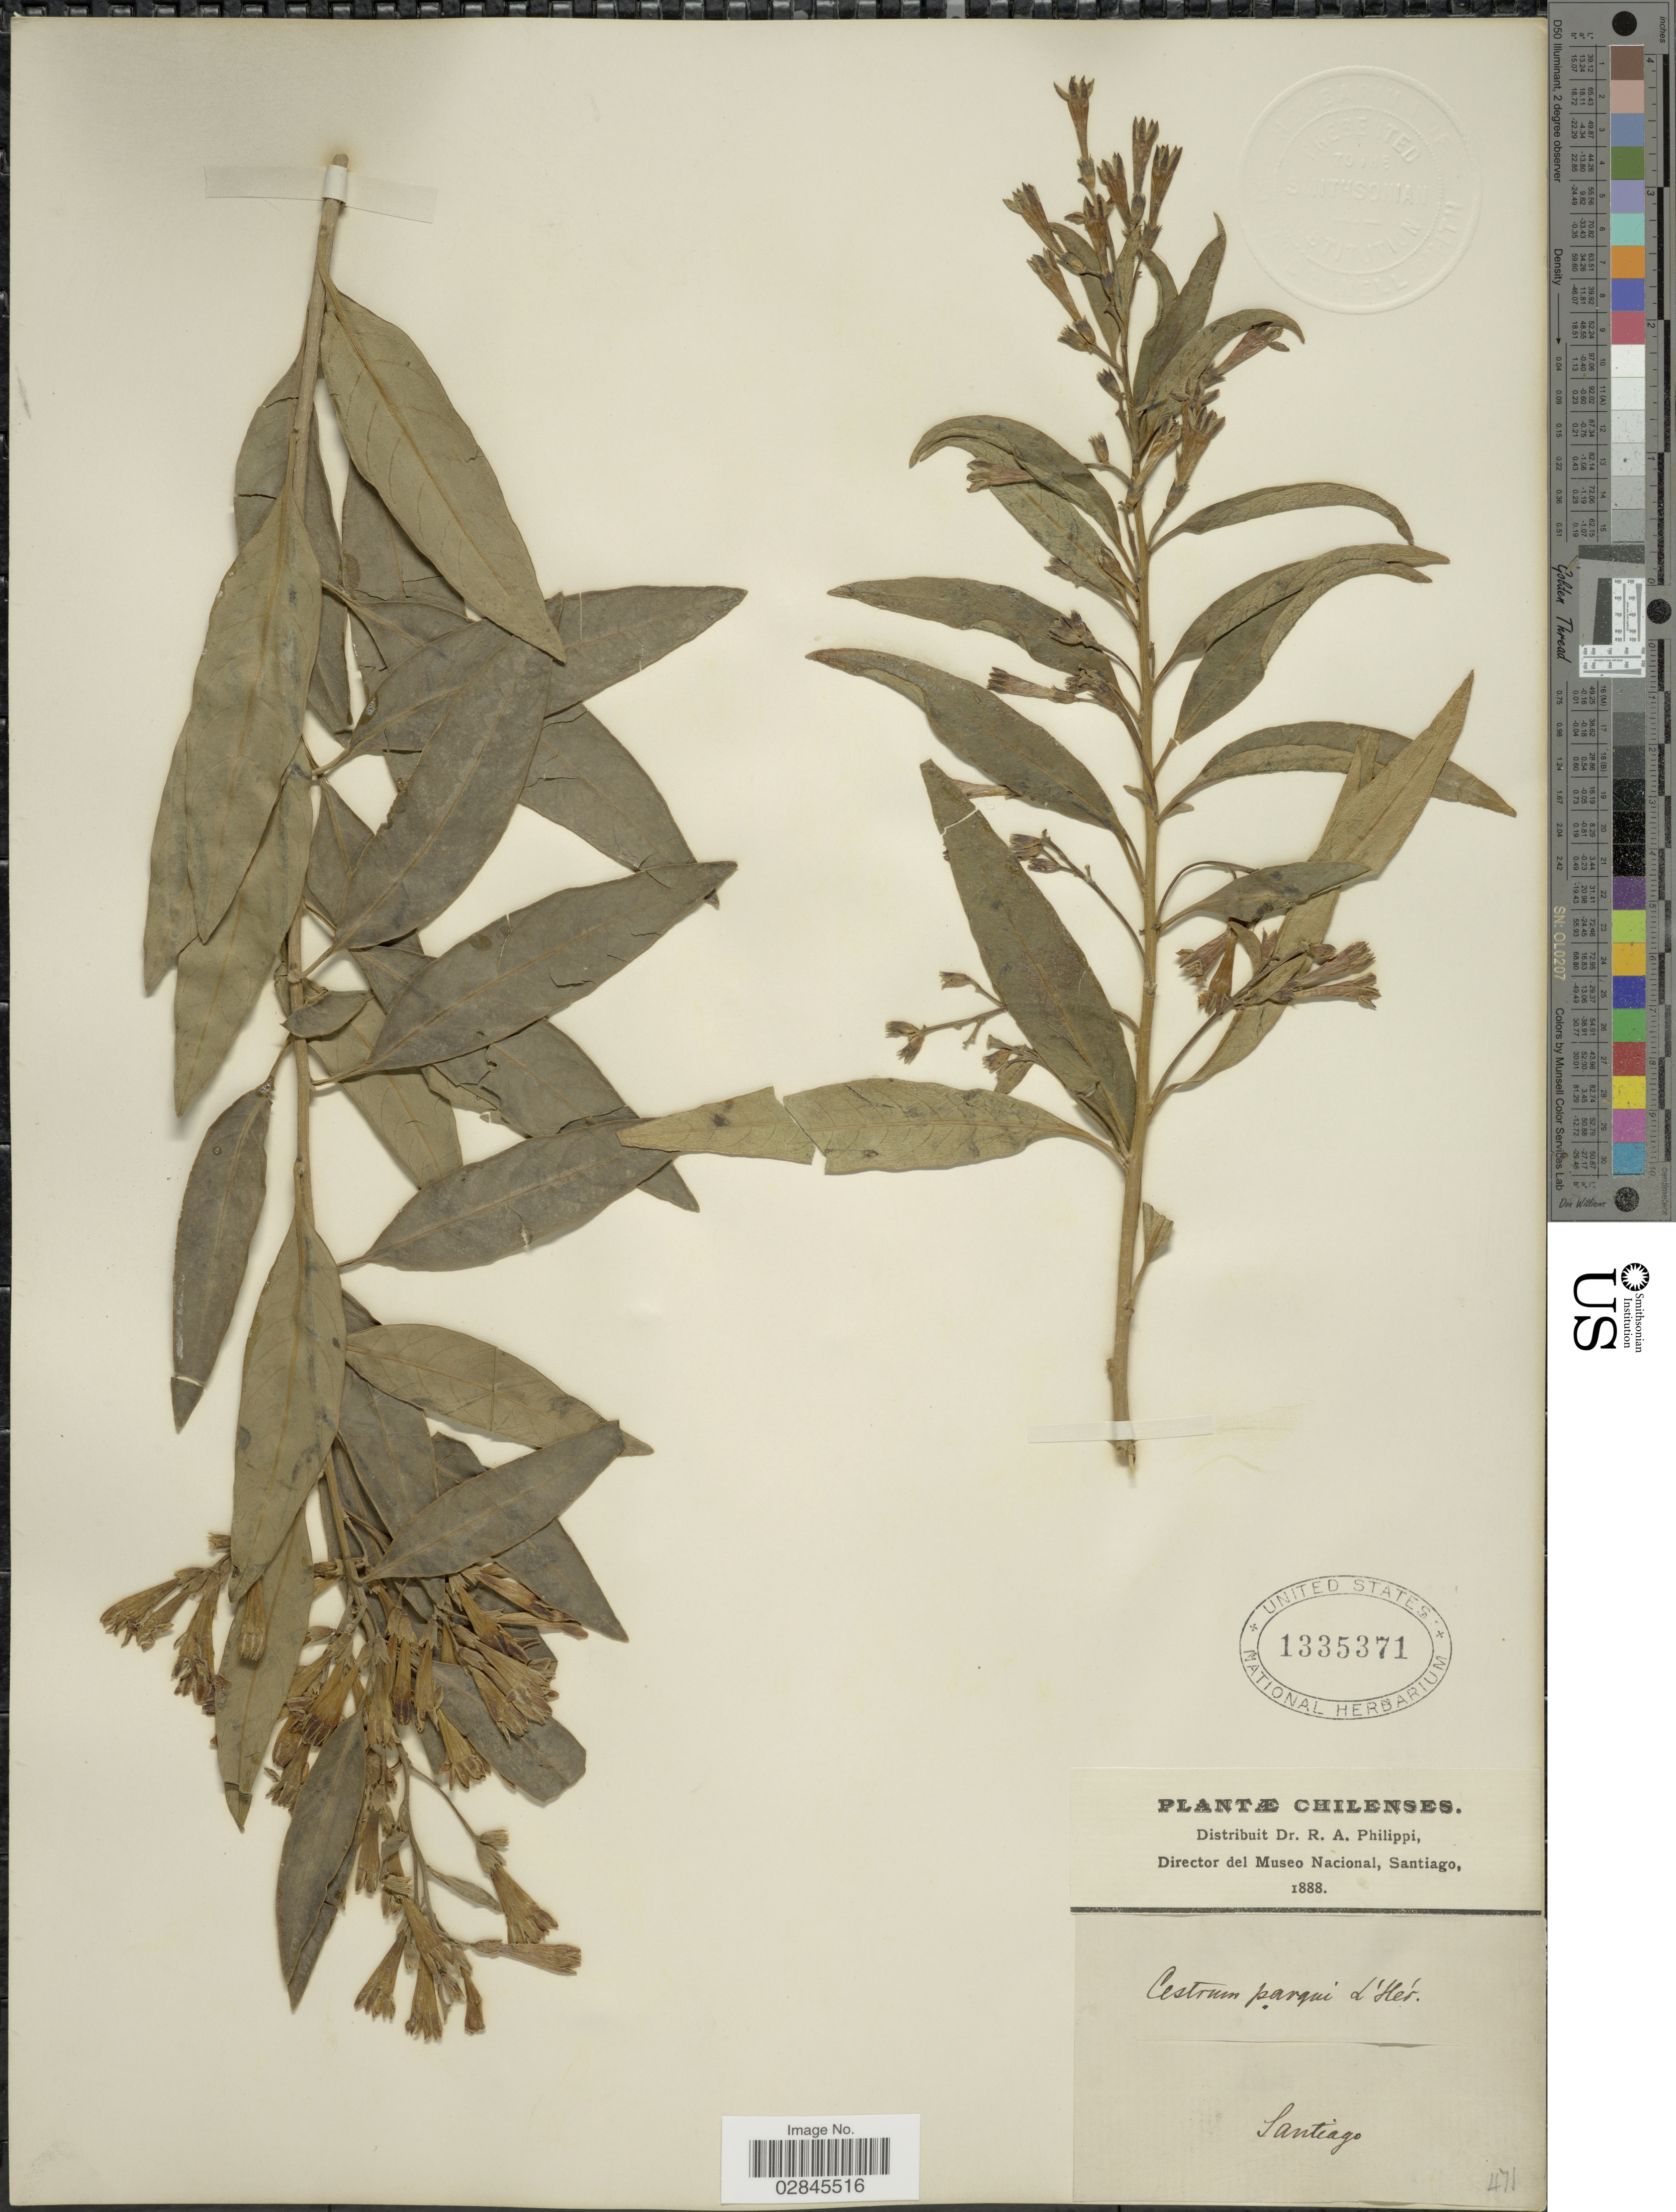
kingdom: Plantae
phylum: Tracheophyta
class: Magnoliopsida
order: Solanales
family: Solanaceae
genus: Cestrum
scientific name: Cestrum parqui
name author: L'Hér.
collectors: R. A. Philippi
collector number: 471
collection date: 1888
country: Chile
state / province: Región Metropolitana (RM)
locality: Santiago.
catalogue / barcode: US 1335371